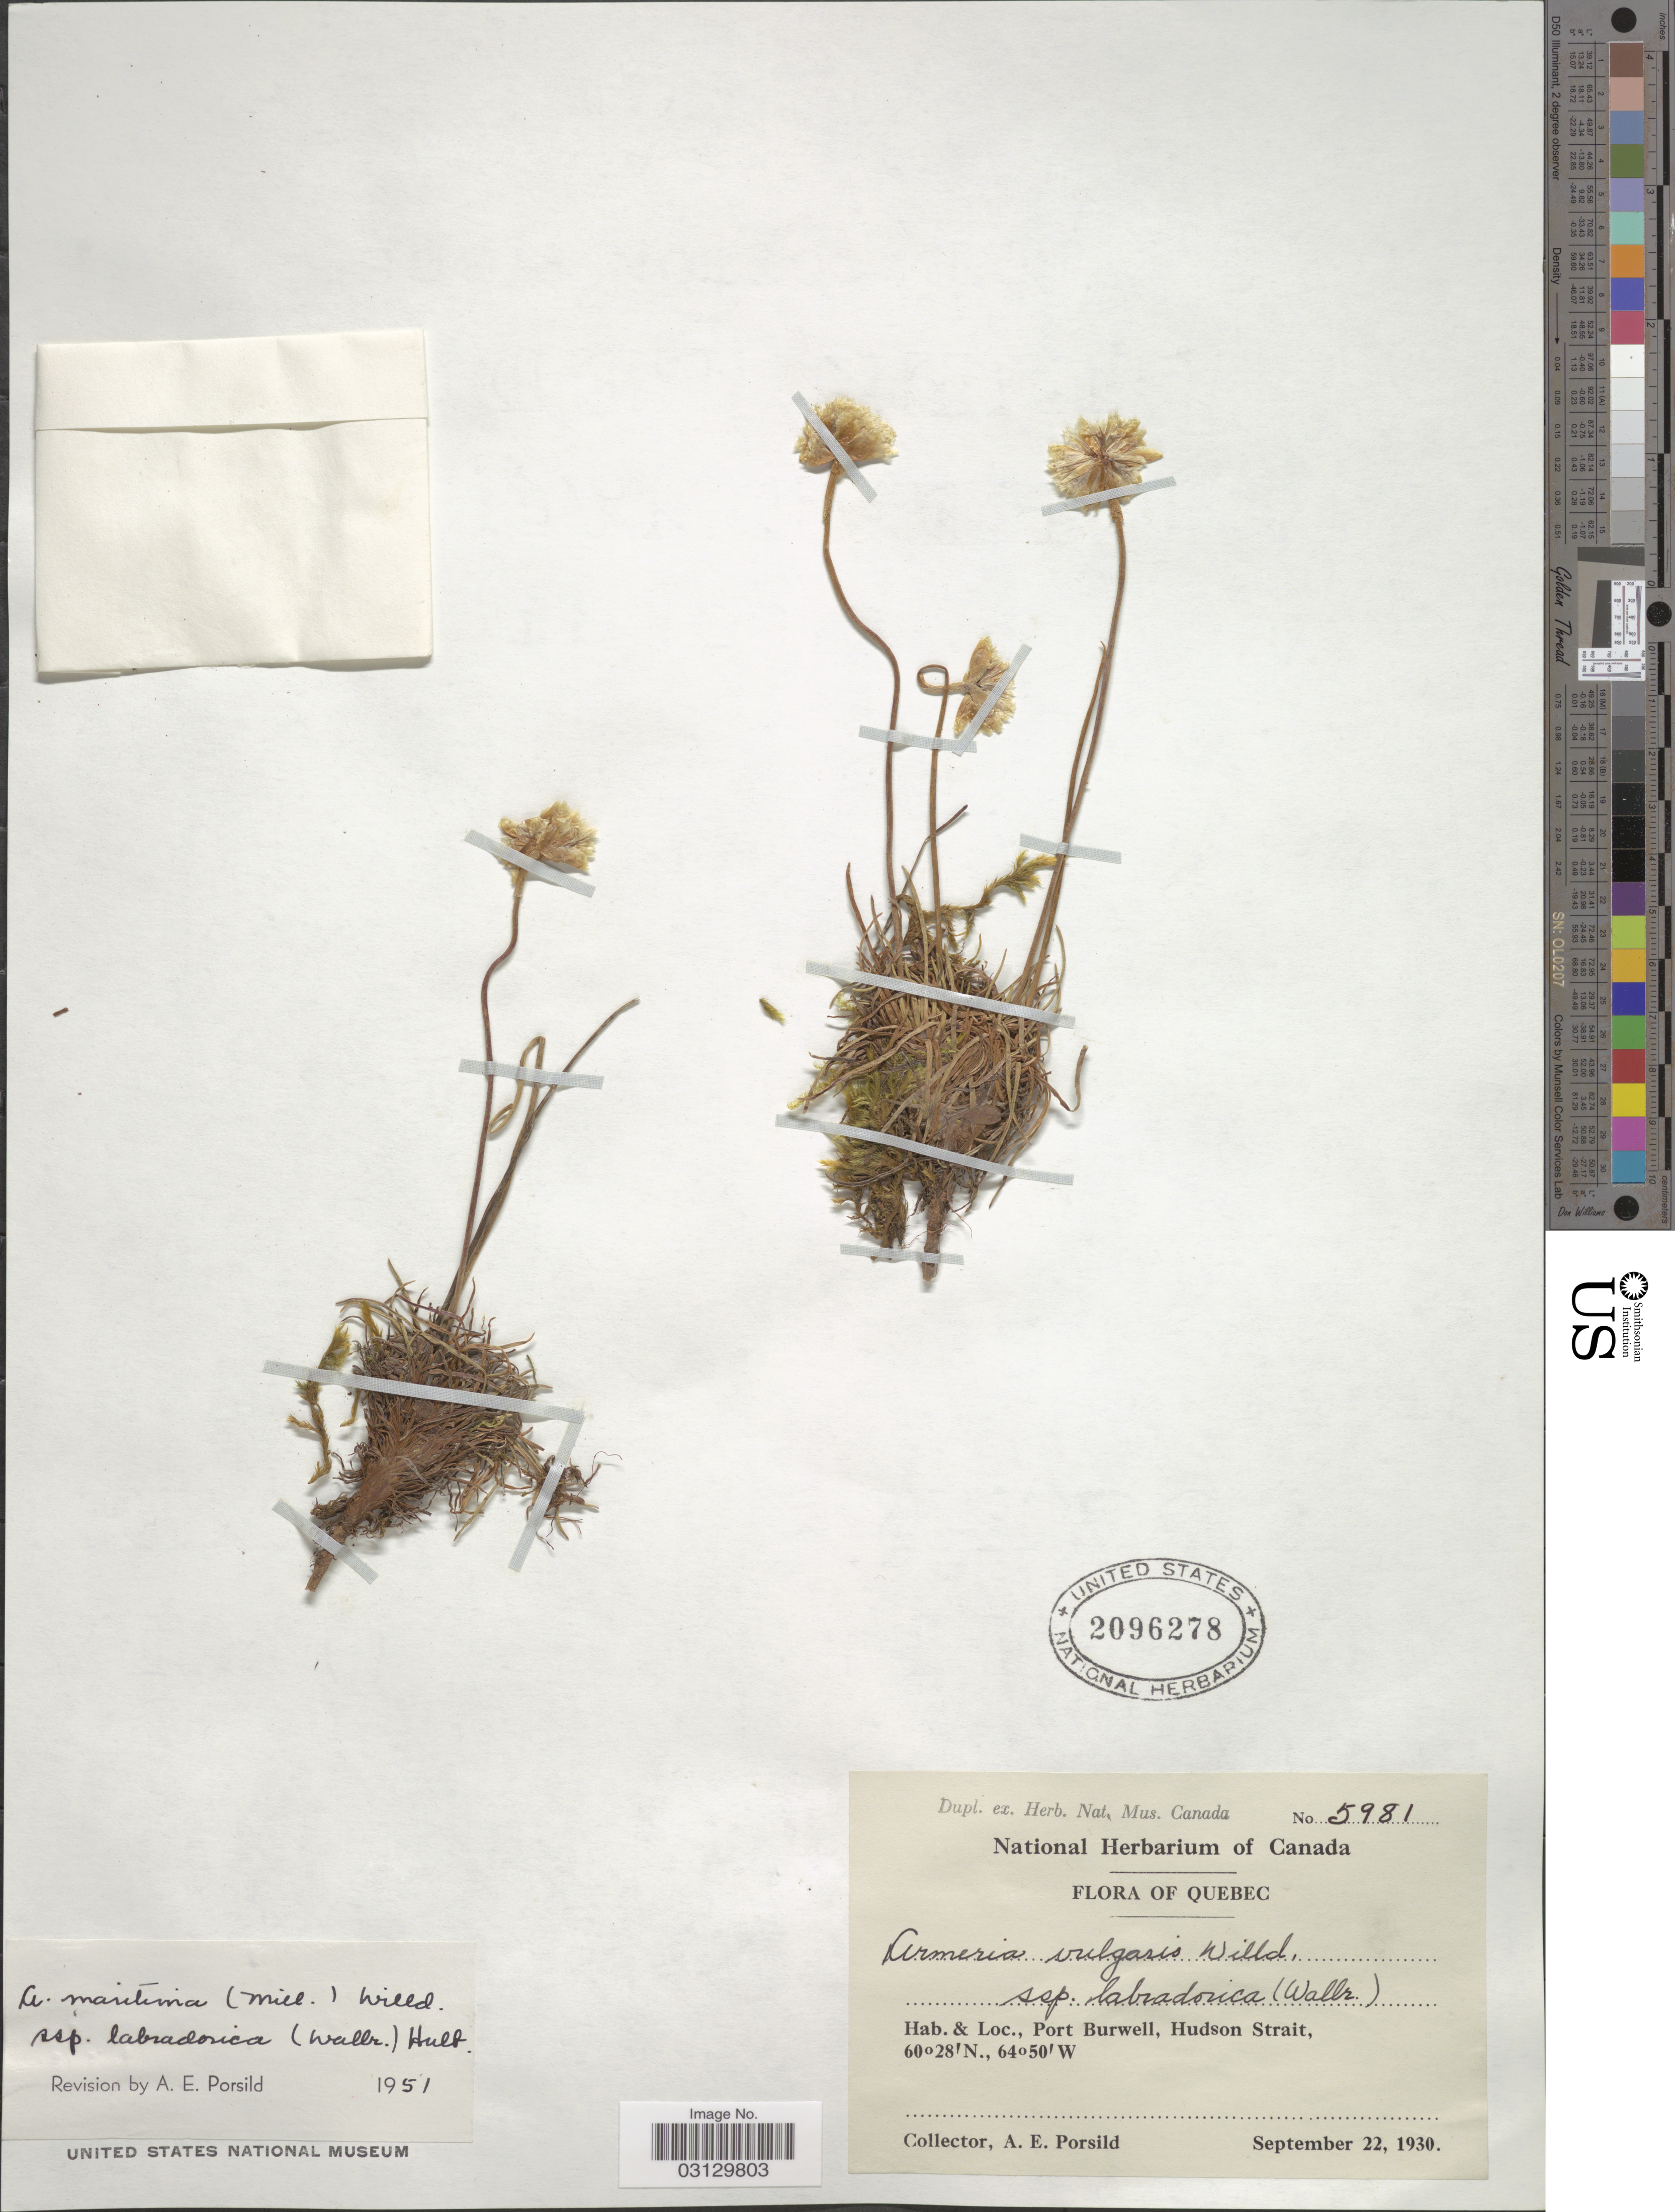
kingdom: Plantae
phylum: Tracheophyta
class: Magnoliopsida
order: Caryophyllales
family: Plumbaginaceae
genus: Armeria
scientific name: Armeria maritima subsp. sibirica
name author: (Turcz. ex Boiss.) Nyman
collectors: A. E. Porsild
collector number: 5981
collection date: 1930-09-22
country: Canada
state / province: Quebec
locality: Port Burwell, Hudson Strait.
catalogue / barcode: US 2096278